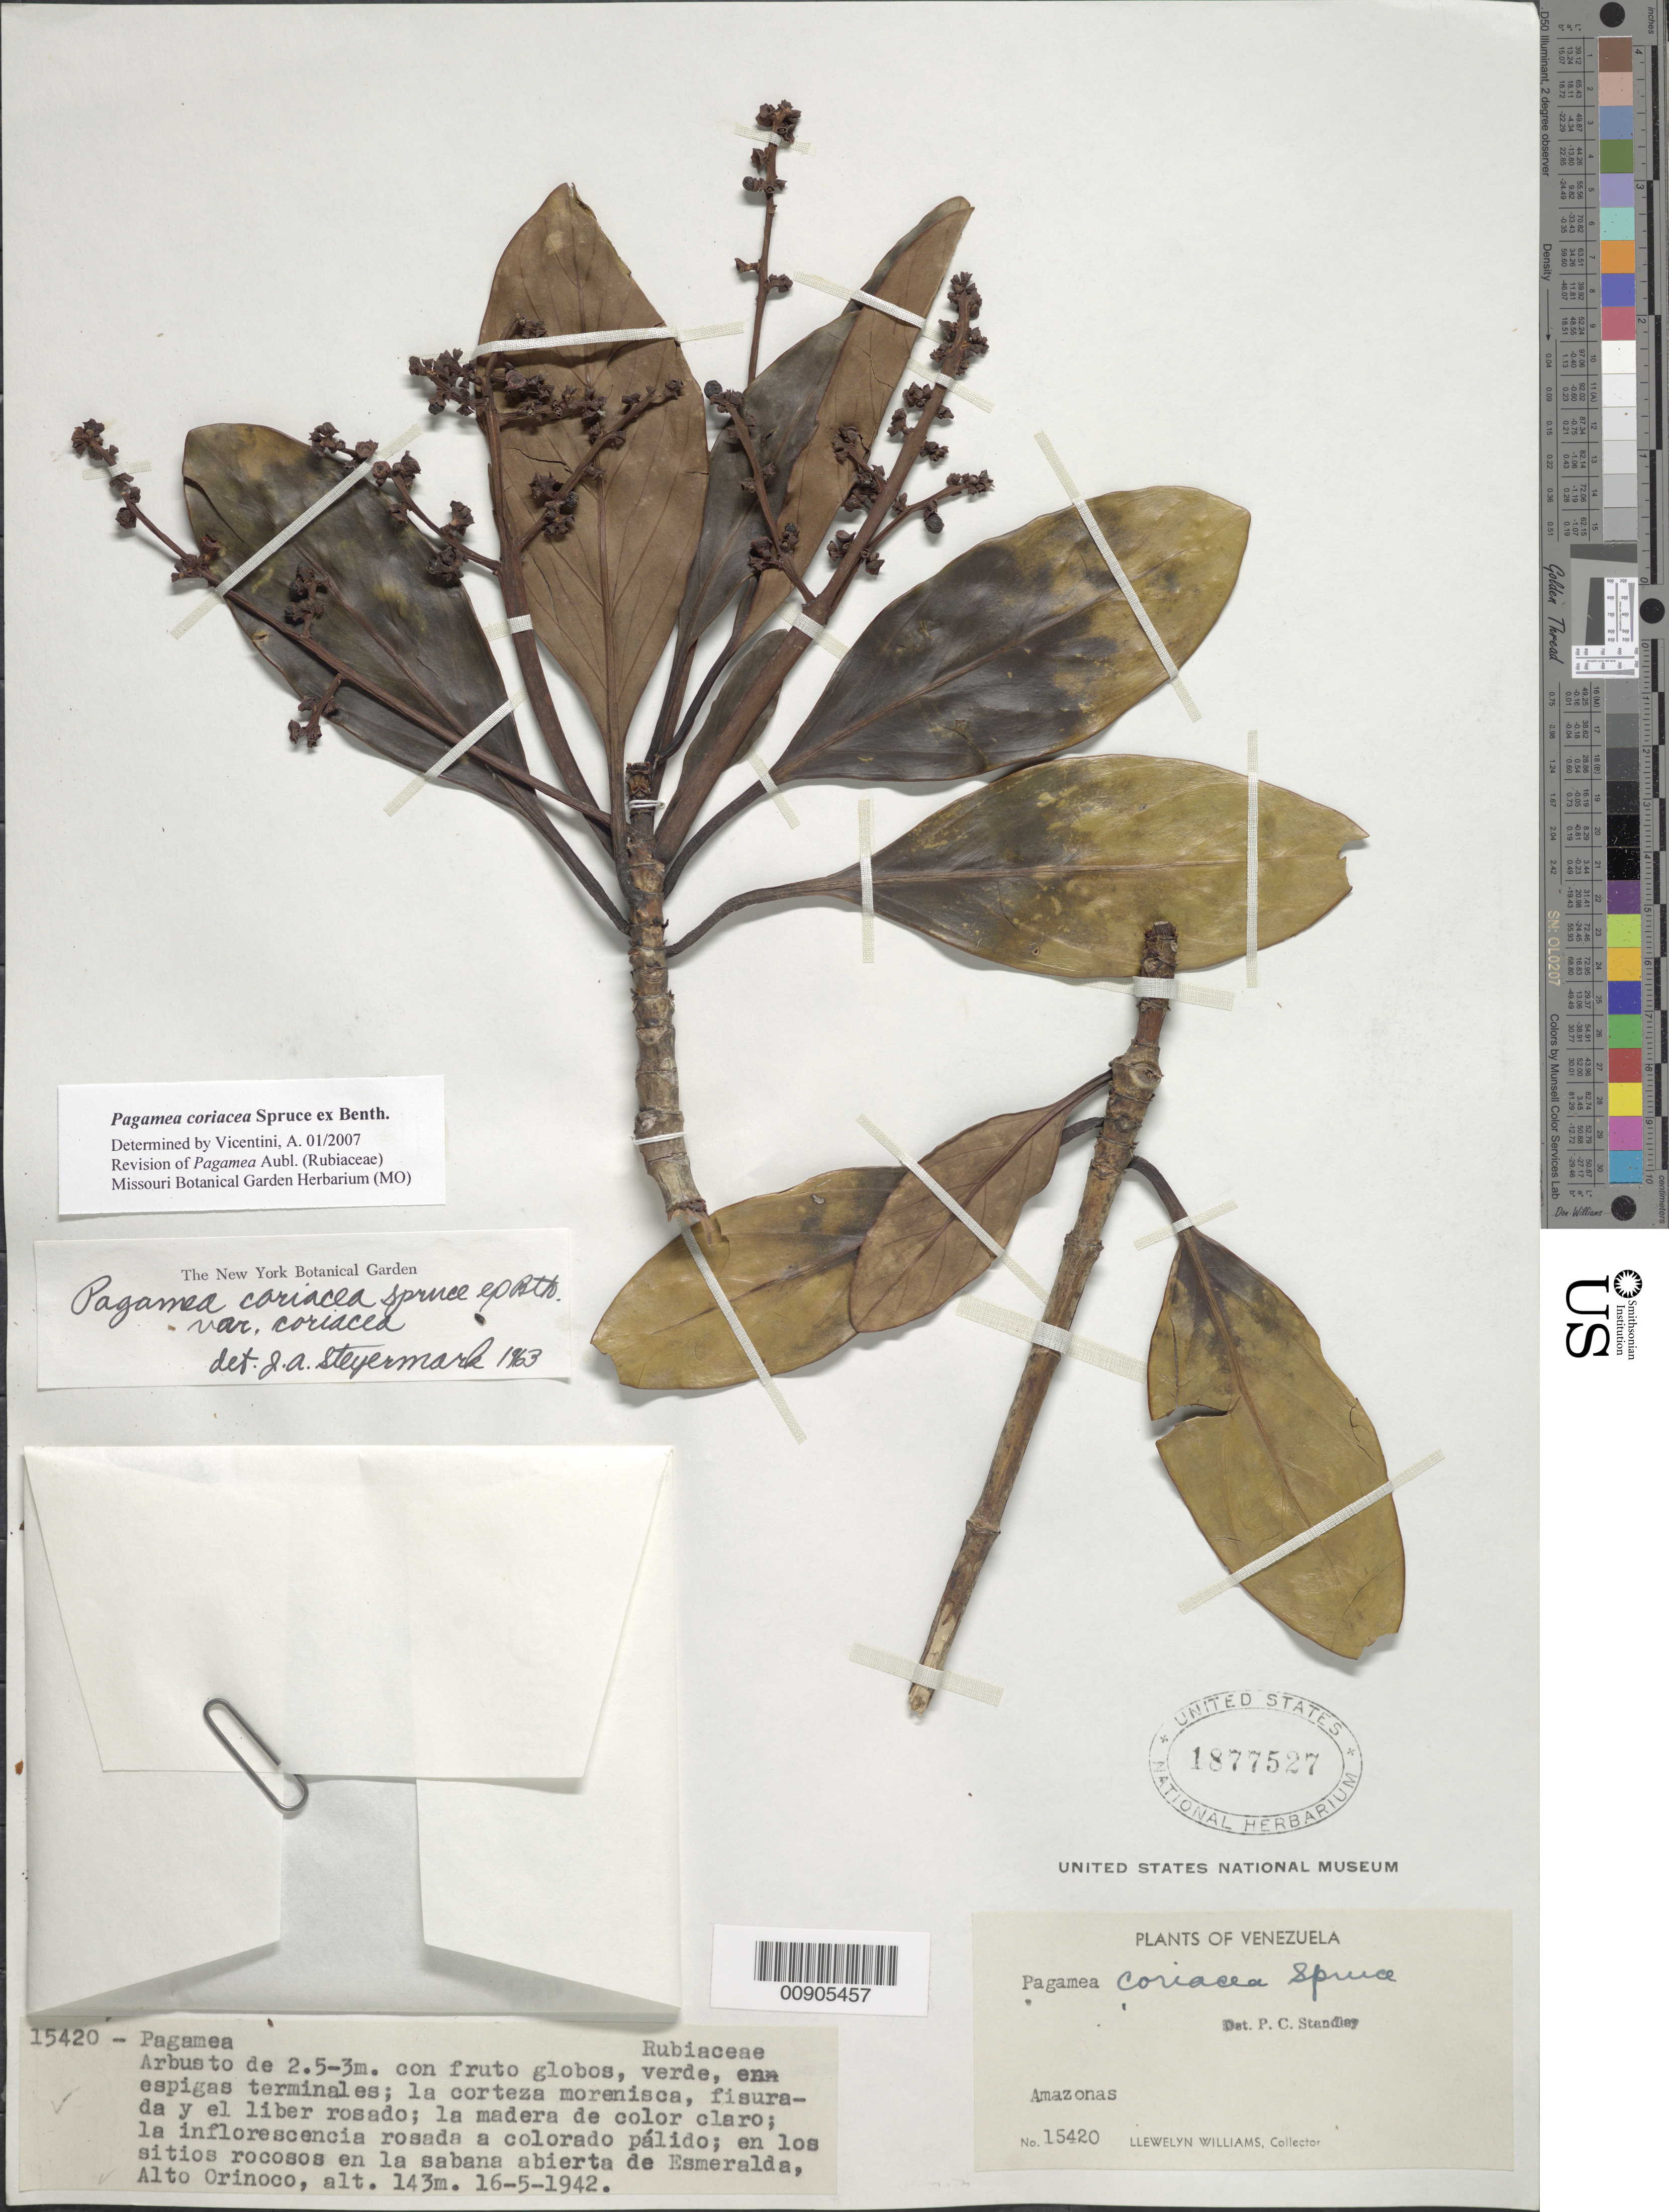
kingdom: Plantae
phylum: Tracheophyta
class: Magnoliopsida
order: Gentianales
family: Rubiaceae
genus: Pagamea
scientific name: Pagamea coriacea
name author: Spruce ex Benth.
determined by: Vicentini, A.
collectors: Ll. Williams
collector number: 15420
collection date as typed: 16-May-42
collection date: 1942-05-16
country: Venezuela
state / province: Amazonas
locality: Esmeralda, Alto Orinoco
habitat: Sitios rocosos en la sabana abierta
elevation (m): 143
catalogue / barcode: US 1877527